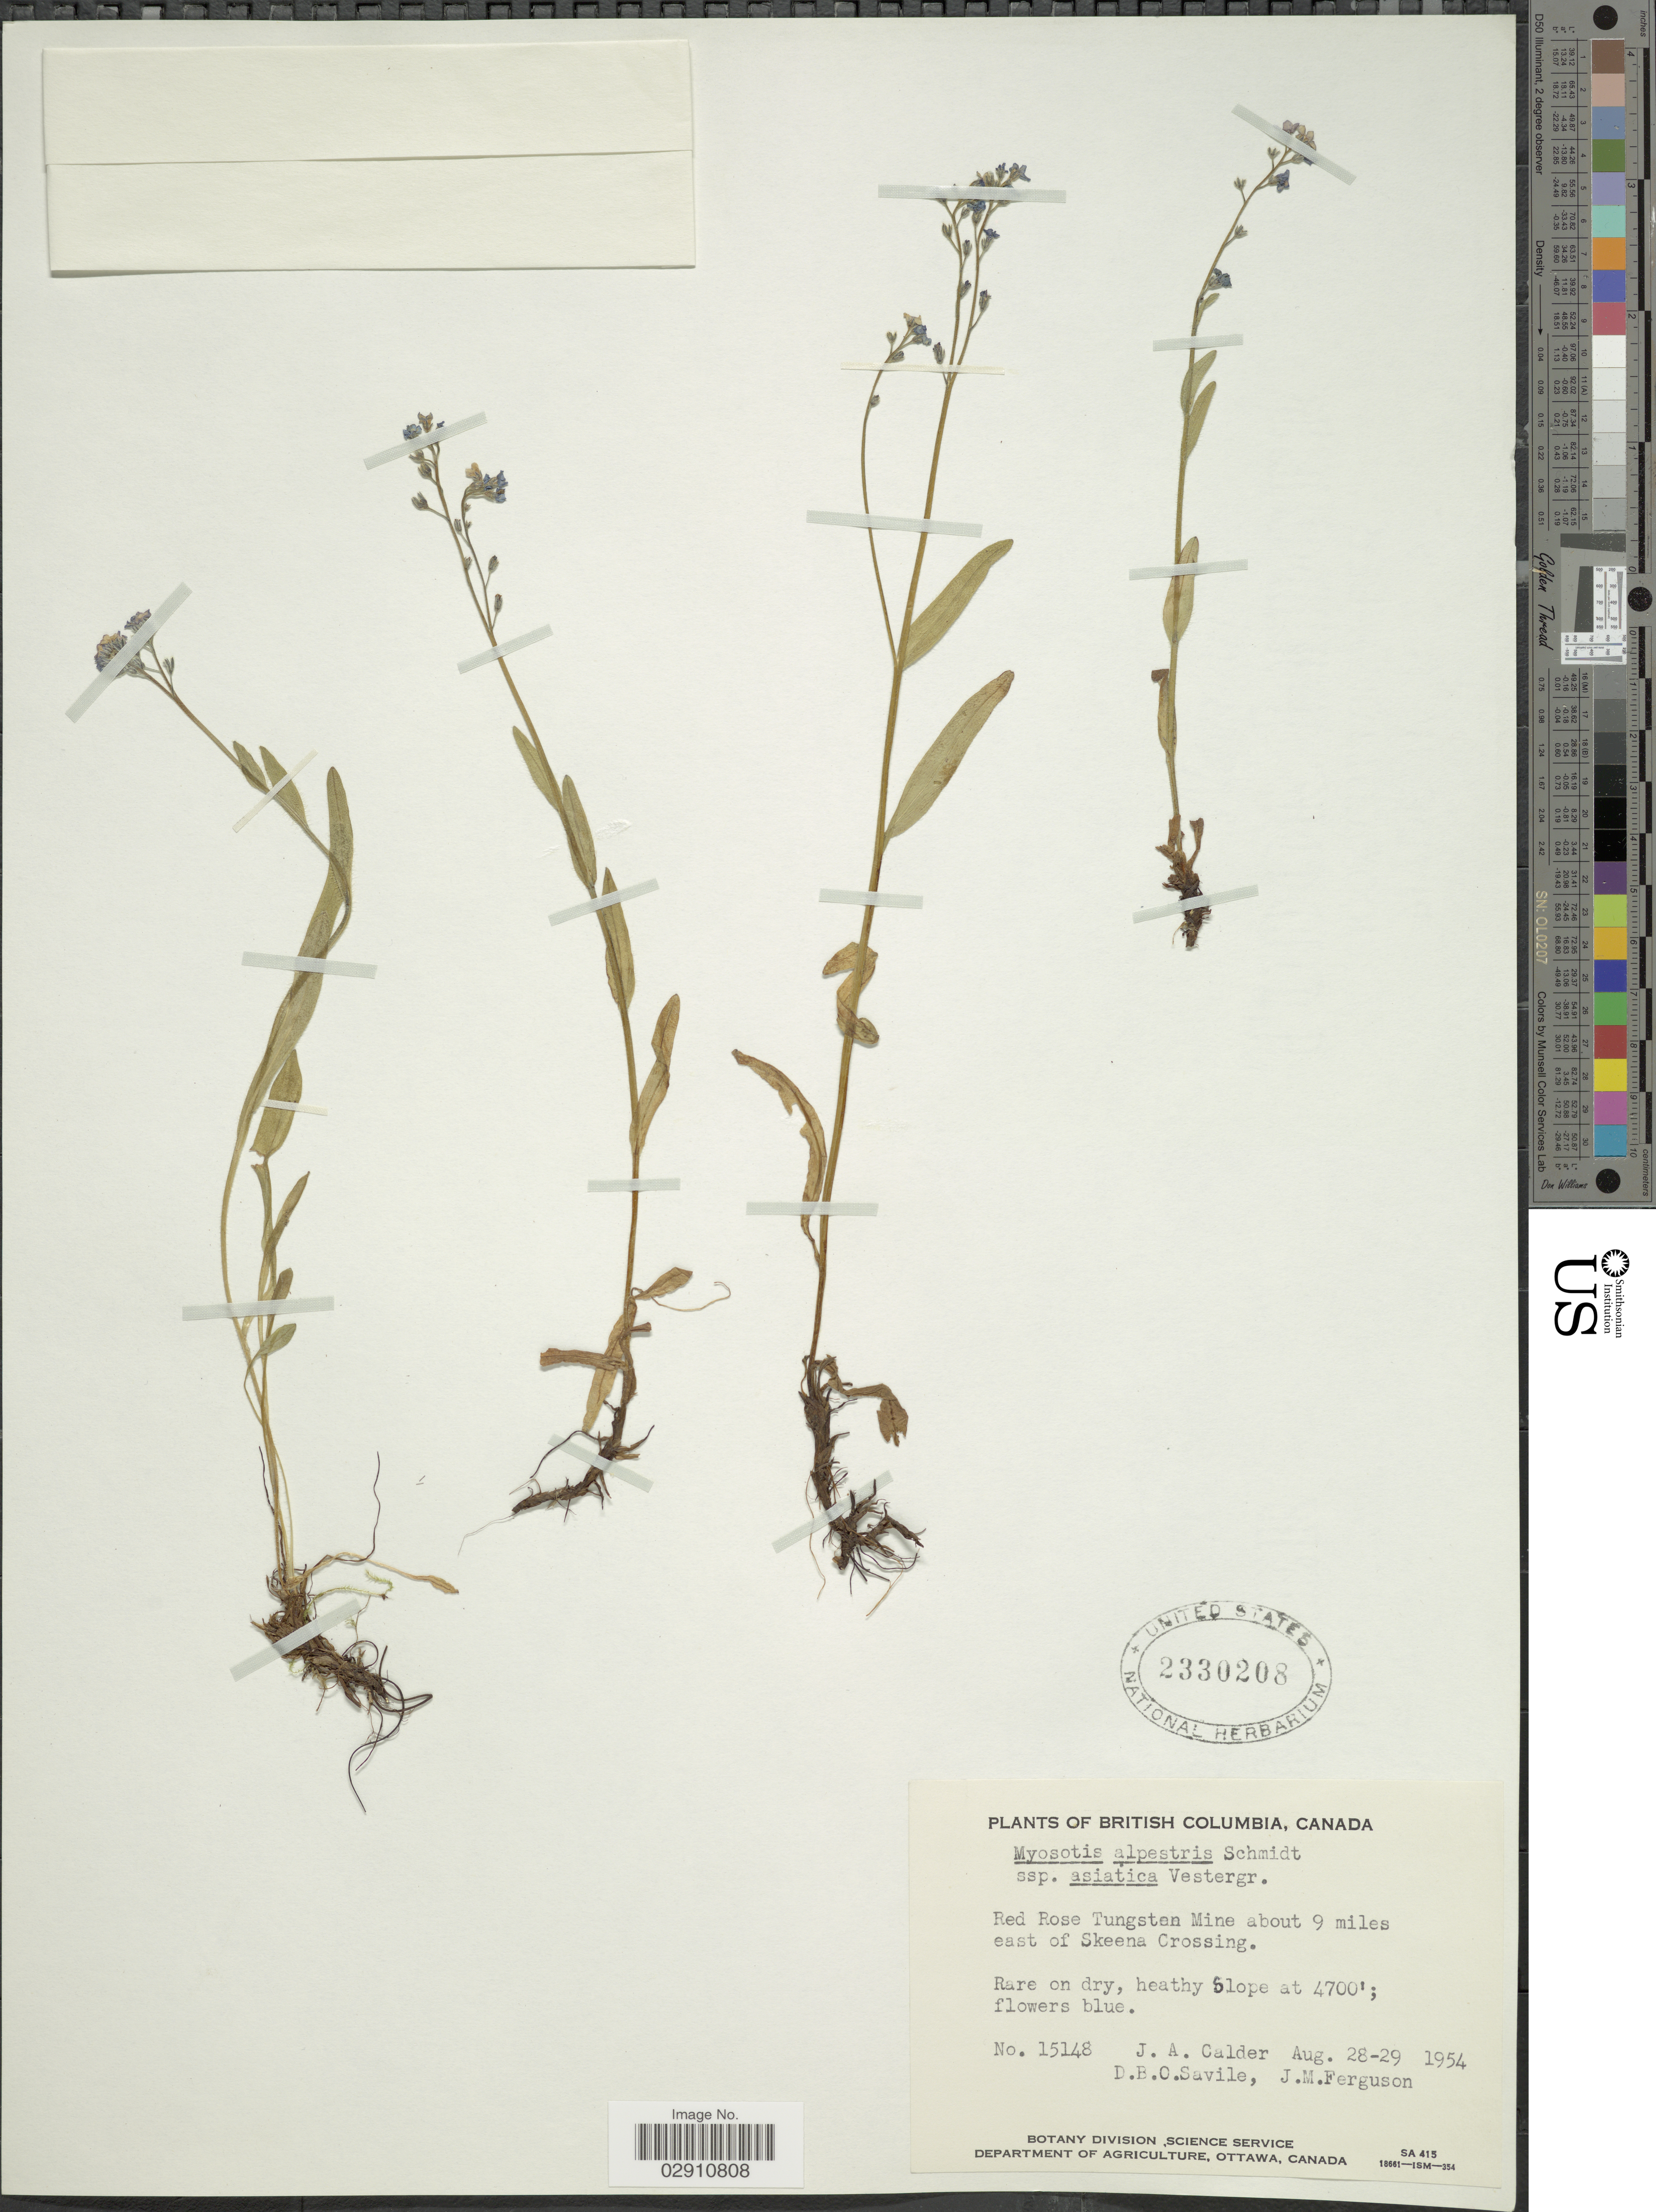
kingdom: Plantae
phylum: Tracheophyta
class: Magnoliopsida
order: Boraginales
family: Boraginaceae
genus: Myosotis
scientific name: Myosotis alpestris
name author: F.W. Schmidt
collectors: J. A. Calder, D. Savile & J. M. Ferguson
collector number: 15148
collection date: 1954-08-28/1954-08-29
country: Canada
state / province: British Columbia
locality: Red Rose Tungstan Mine about 9 miles east of Skeena Crossing.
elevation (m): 1433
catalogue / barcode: US 2330208